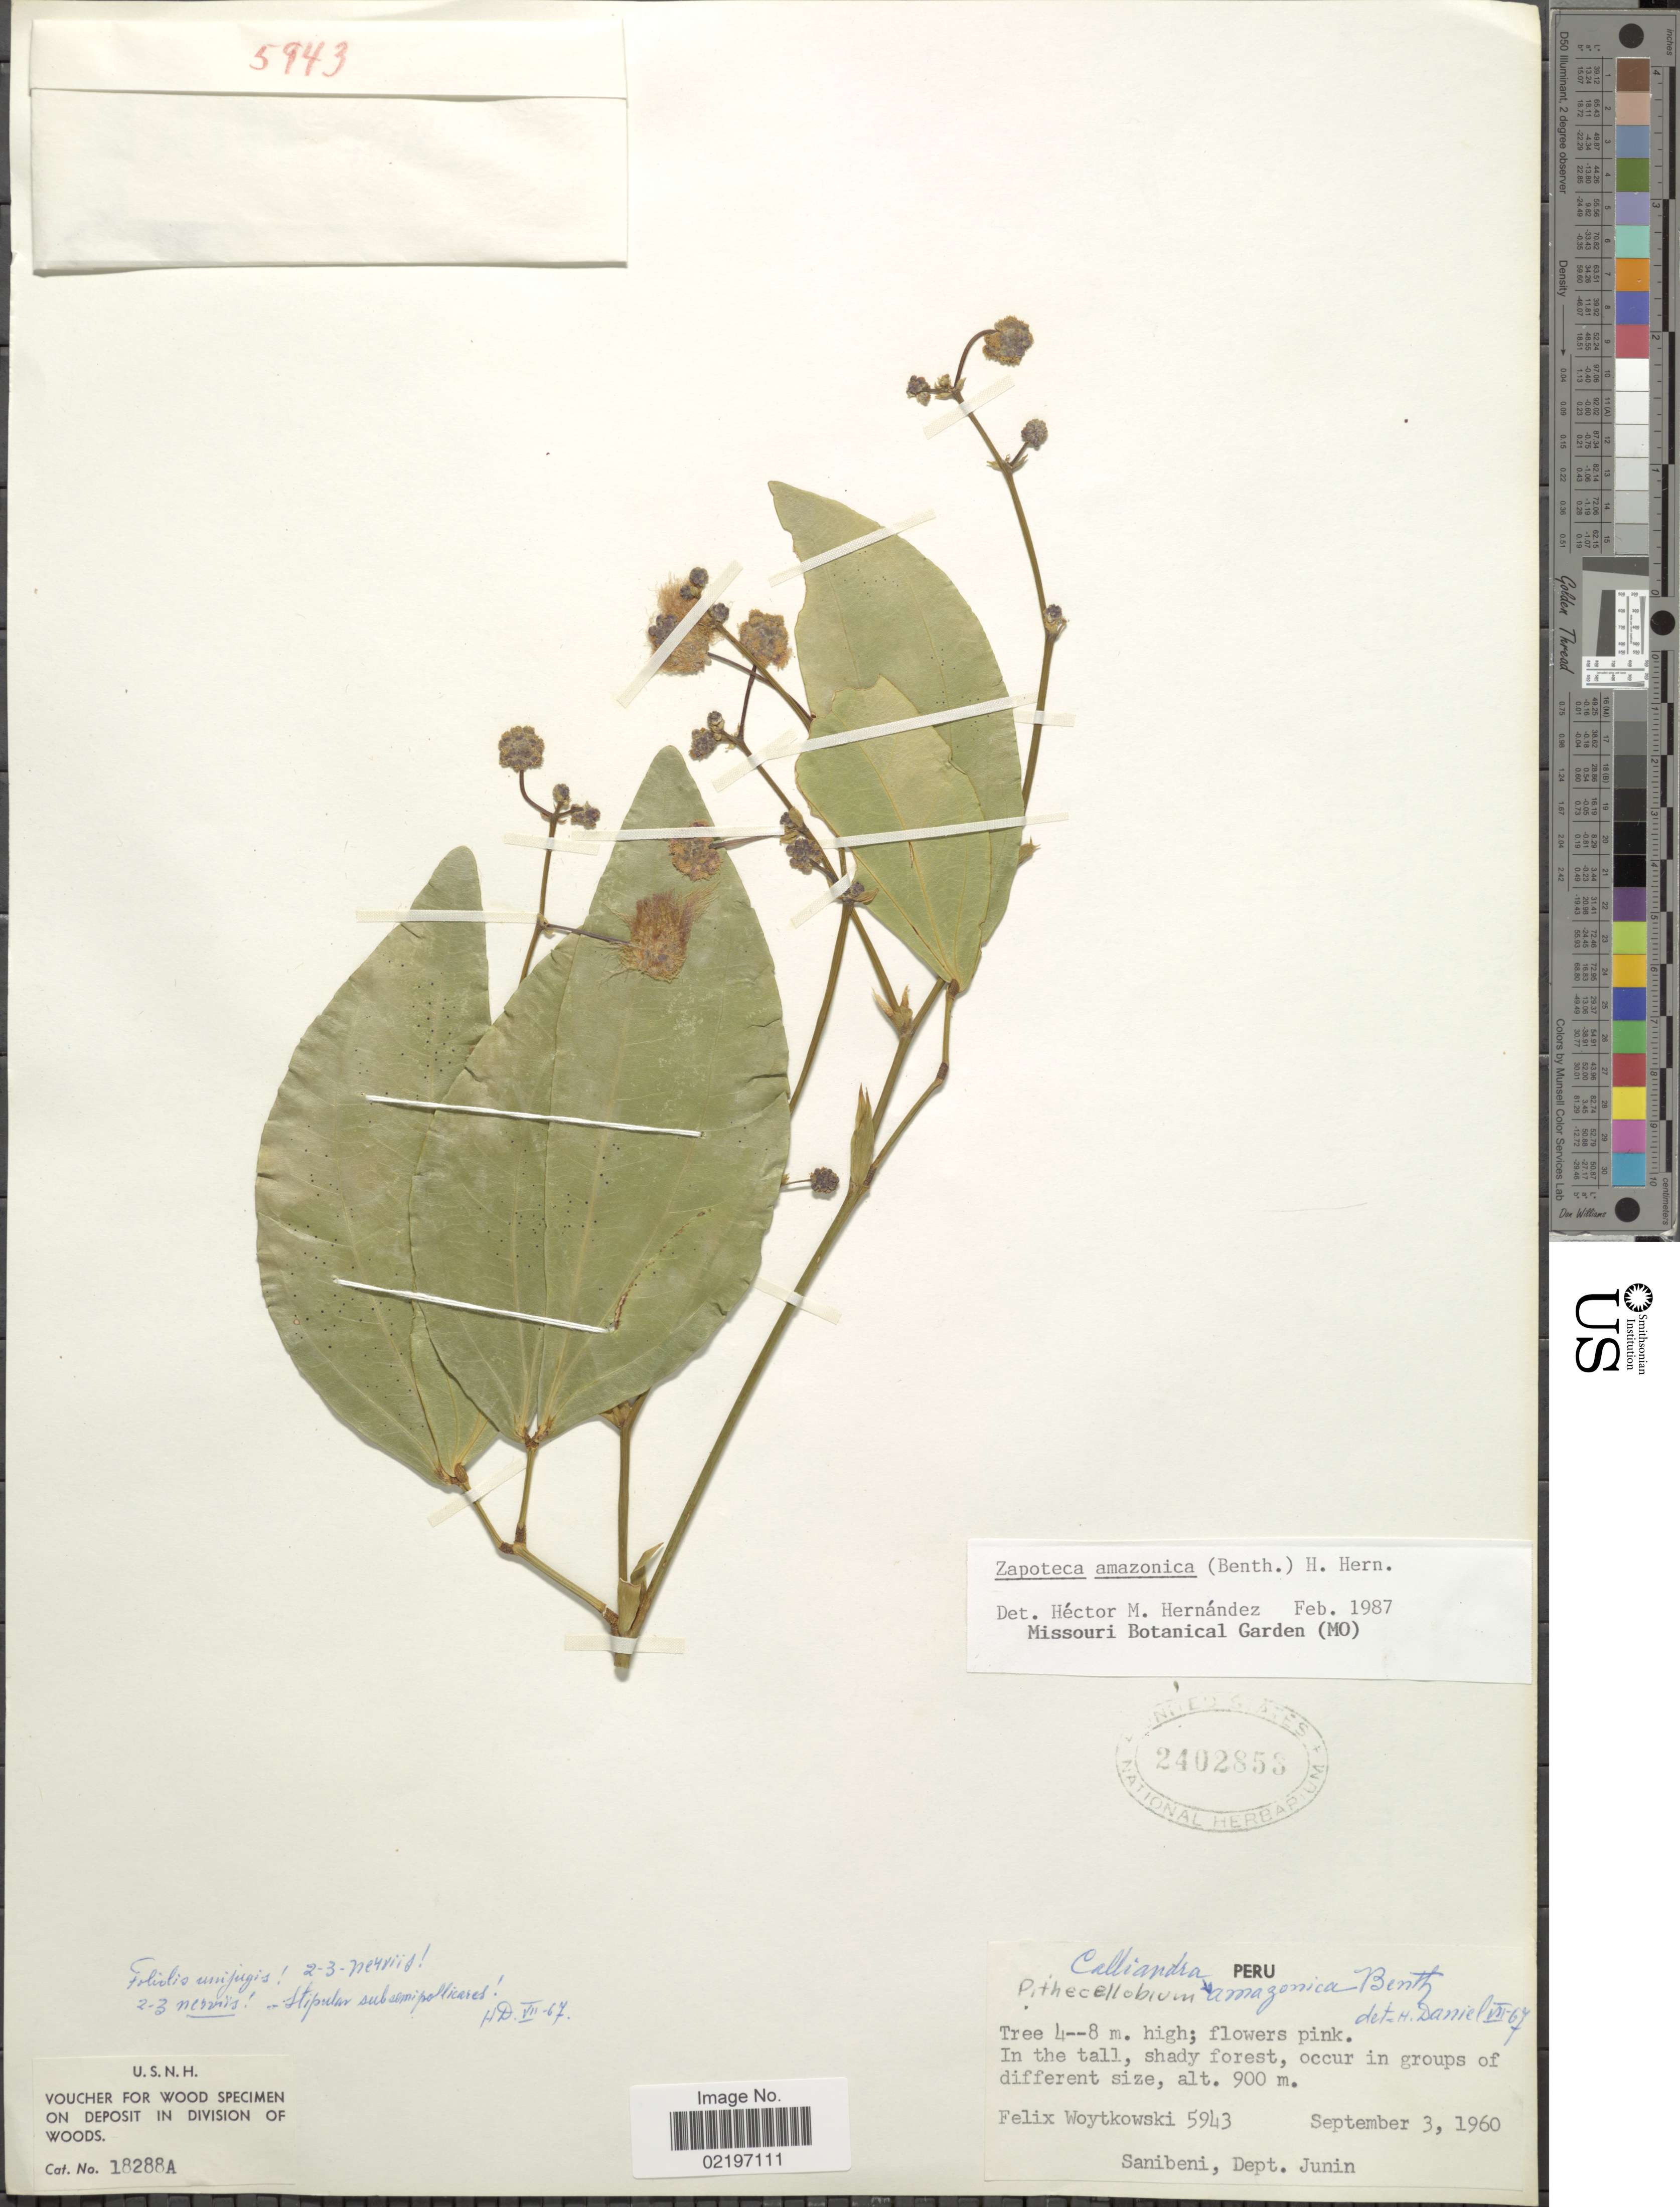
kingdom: Plantae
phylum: Tracheophyta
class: Magnoliopsida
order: Fabales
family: Fabaceae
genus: Zapoteca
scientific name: Zapoteca amazonica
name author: (Benth.) H.M. Hern.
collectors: F. Woytkowski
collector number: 5943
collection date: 1960-09-03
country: Peru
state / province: Junín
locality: Sanibeni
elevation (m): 900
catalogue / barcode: US 2402853